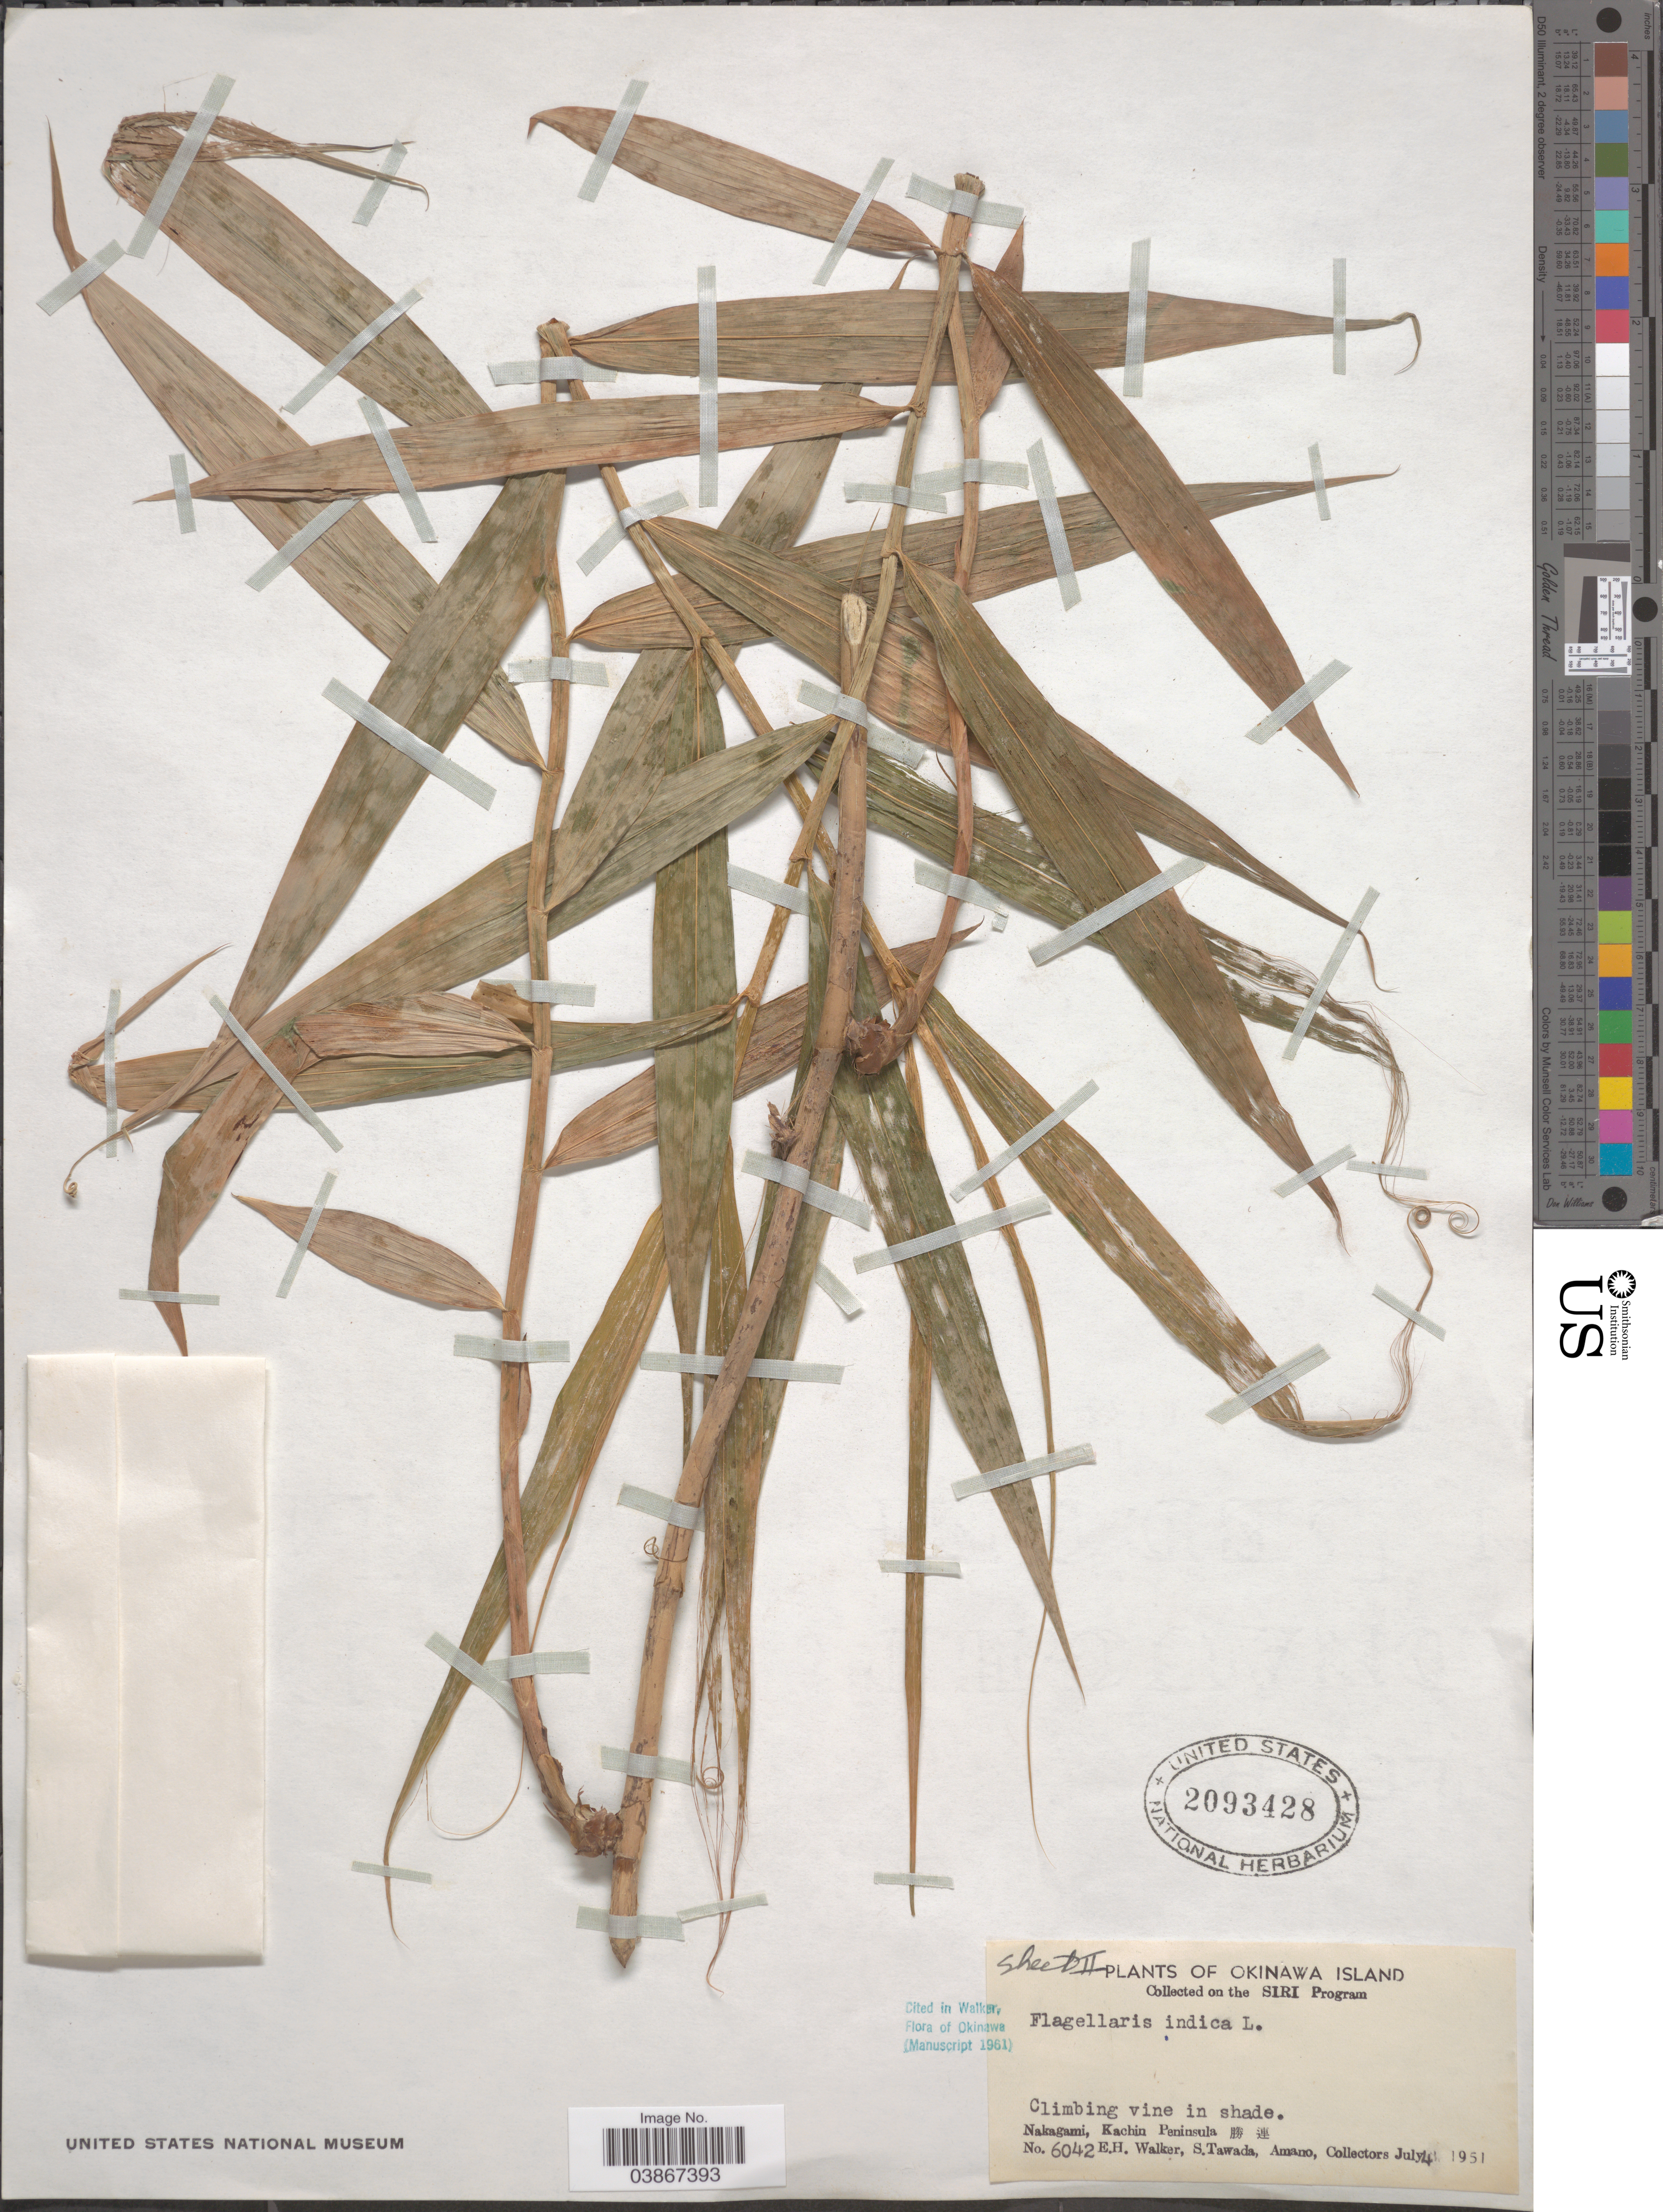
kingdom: Plantae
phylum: Tracheophyta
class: Liliopsida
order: Poales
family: Flagellariaceae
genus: Flagellaria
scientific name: Flagellaria indica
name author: L.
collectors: E. H. Walker, S. Tawada & Amano, --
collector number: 6042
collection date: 1951-07-04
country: Japan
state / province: Okinawa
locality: Okinawa Island. Nakagami, Kachin Peninsula. X.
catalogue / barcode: US 2093428